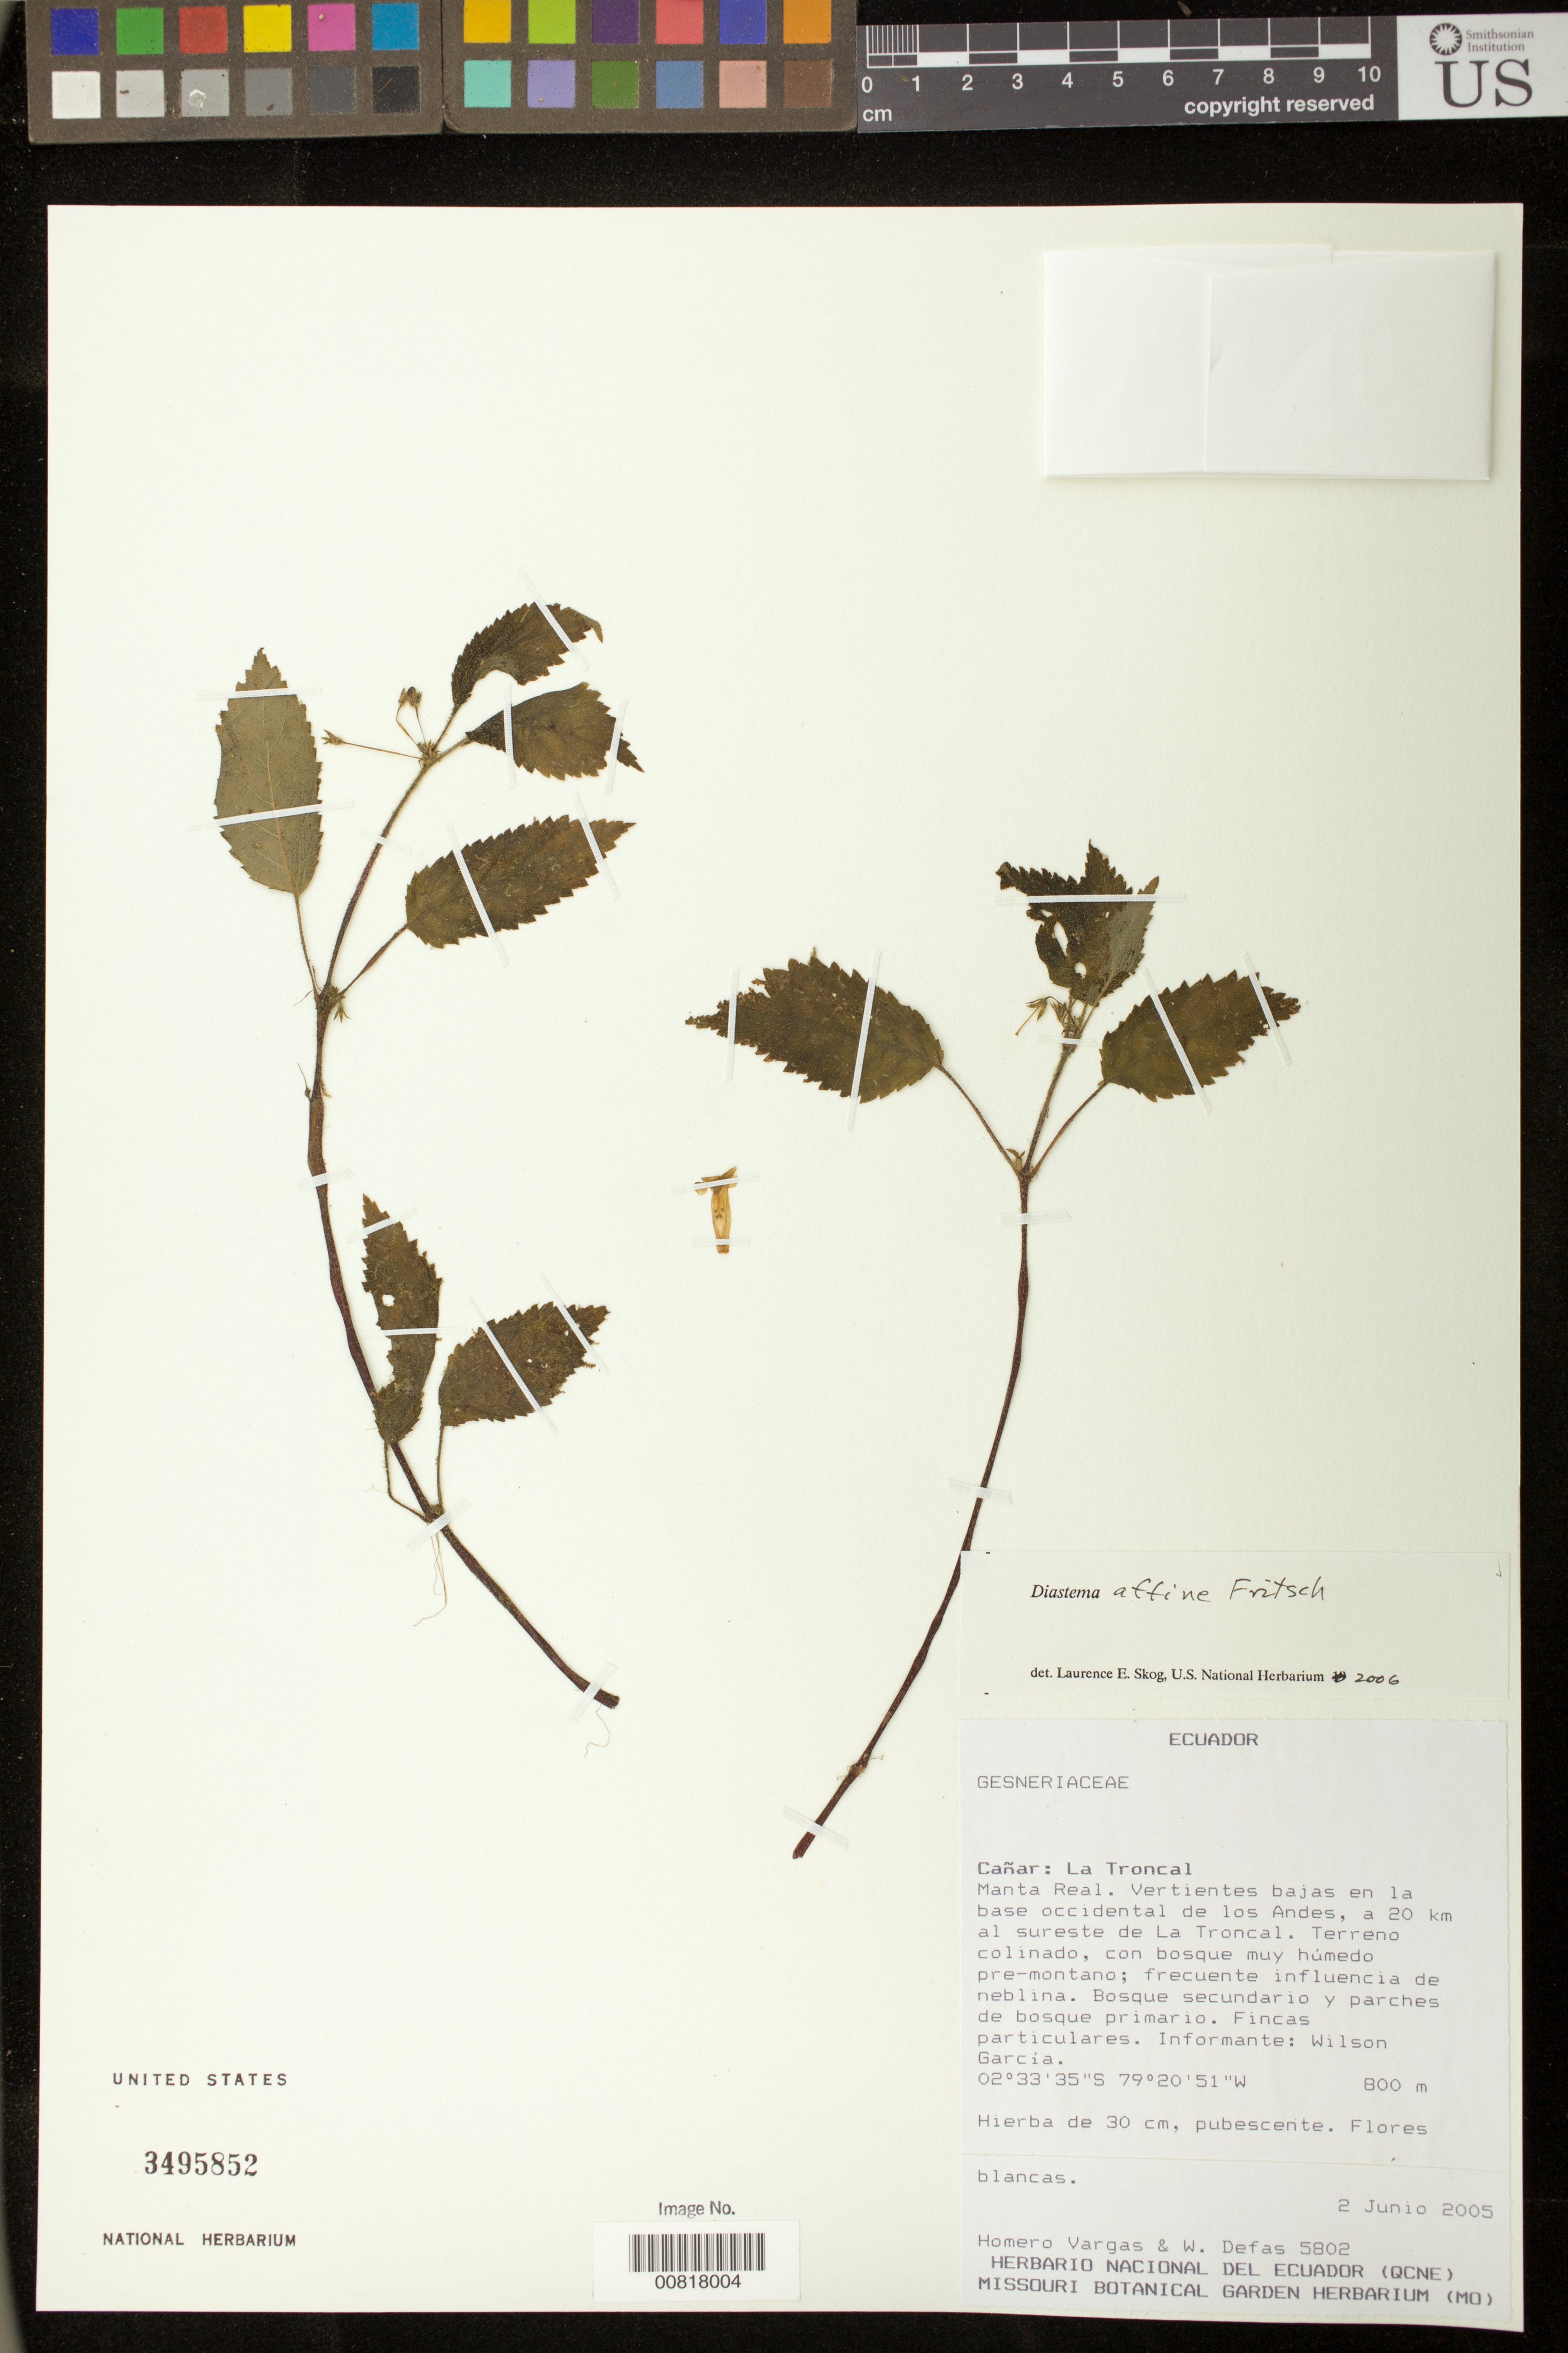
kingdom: Plantae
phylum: Tracheophyta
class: Magnoliopsida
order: Lamiales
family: Gesneriaceae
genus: Diastema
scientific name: Diastema affine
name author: Fritsch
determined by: Skog, Laurence E.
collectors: H. Vargas & W. Defas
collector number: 5802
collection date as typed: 02 Jun 2005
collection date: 2005-06-02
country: Ecuador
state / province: Cañar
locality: Cañar: La Troncal. Manta Real. Vertientes bajas en la base occidental de los Andes, a 20 km al sureste de La Troncal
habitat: Terreno colinado, con bosque muy húmedo pre-monetano; frecuente influencia de neblina. Bosque secundario y parches de bosque primario.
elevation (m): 800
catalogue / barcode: US 3495852